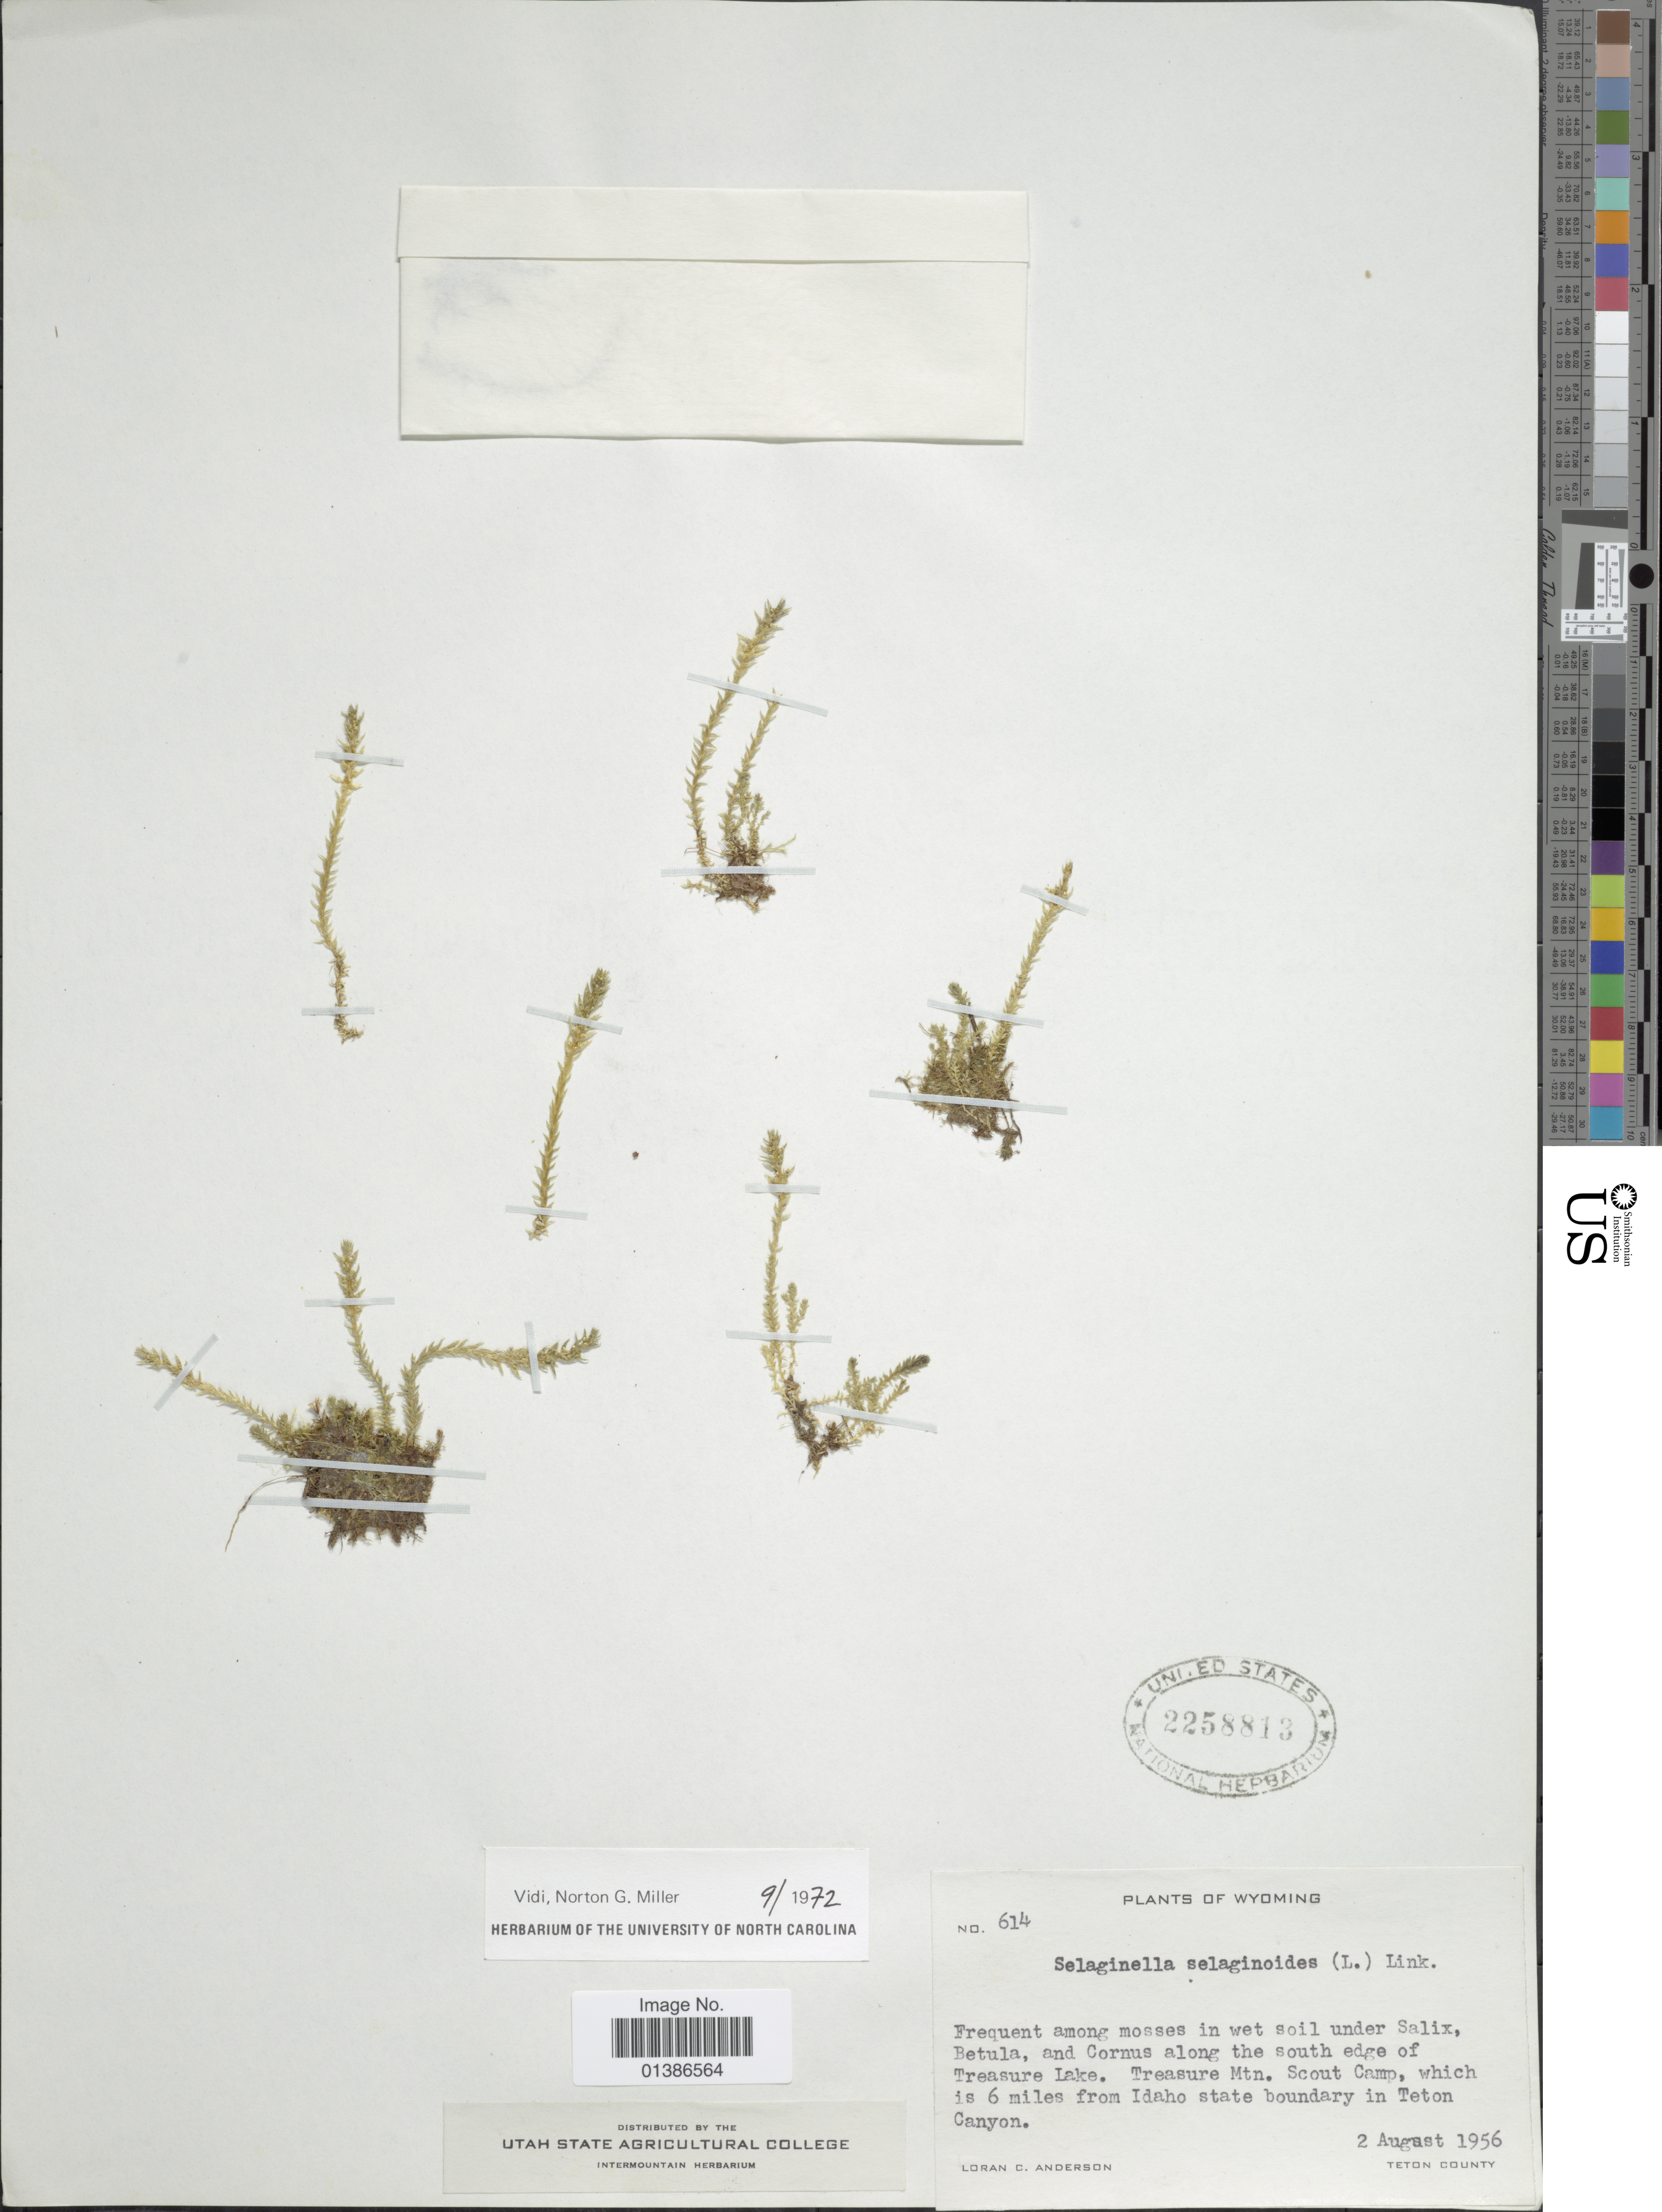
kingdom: Plantae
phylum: Tracheophyta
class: Lycopodiopsida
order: Selaginellales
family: Selaginellaceae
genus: Selaginella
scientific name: Selaginella selaginoides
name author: (L.) Link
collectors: L. C. Anderson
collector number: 614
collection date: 1956-08-02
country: United States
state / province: Wyoming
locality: Along the south edge of Treasure Lake, Treasure Mtn. Scout Camp, which is 6 miles from Idaho state boundary in Teton Canyon, Teton County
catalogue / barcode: US 2258813